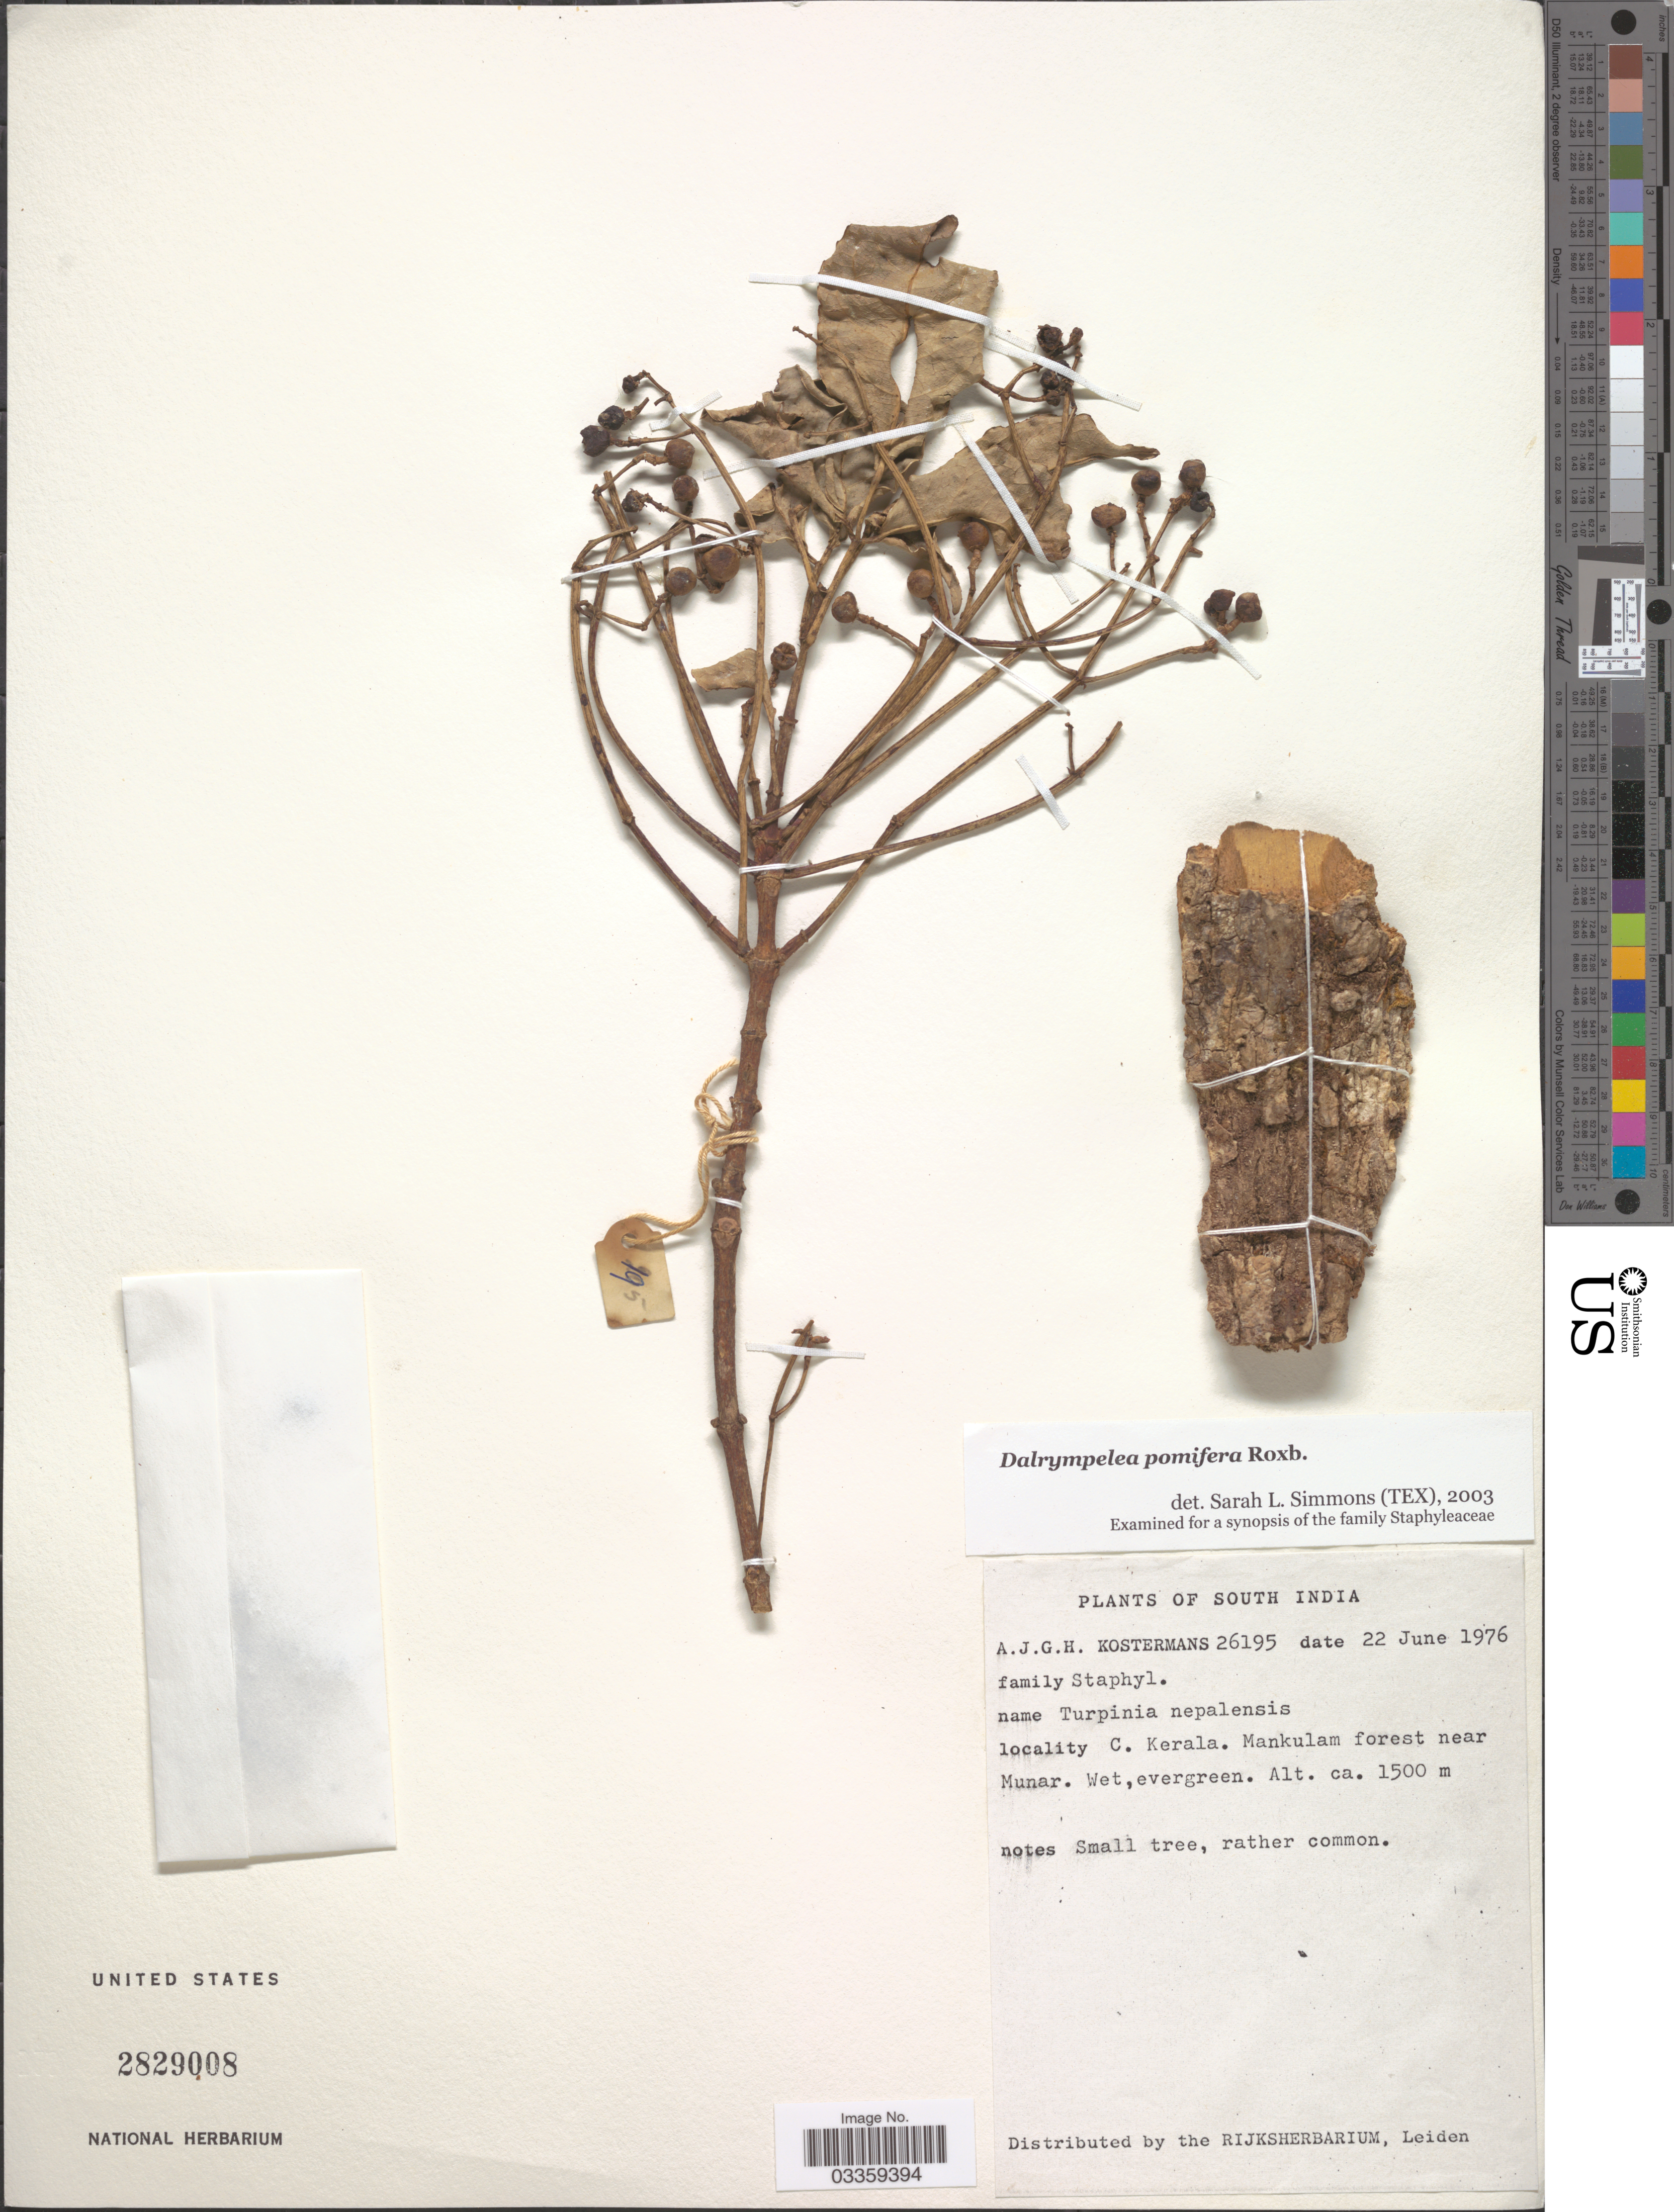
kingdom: Plantae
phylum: Tracheophyta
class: Magnoliopsida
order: Crossosomatales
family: Staphyleaceae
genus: Dalrympelea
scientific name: Dalrympelea pomifera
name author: Roxb.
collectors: A. J. G. Kostermans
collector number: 26195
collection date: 1976-06-22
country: India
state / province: Kerala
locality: South India. C. Kerala. Mankulam forest near Munar.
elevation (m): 1500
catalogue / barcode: US 2829008